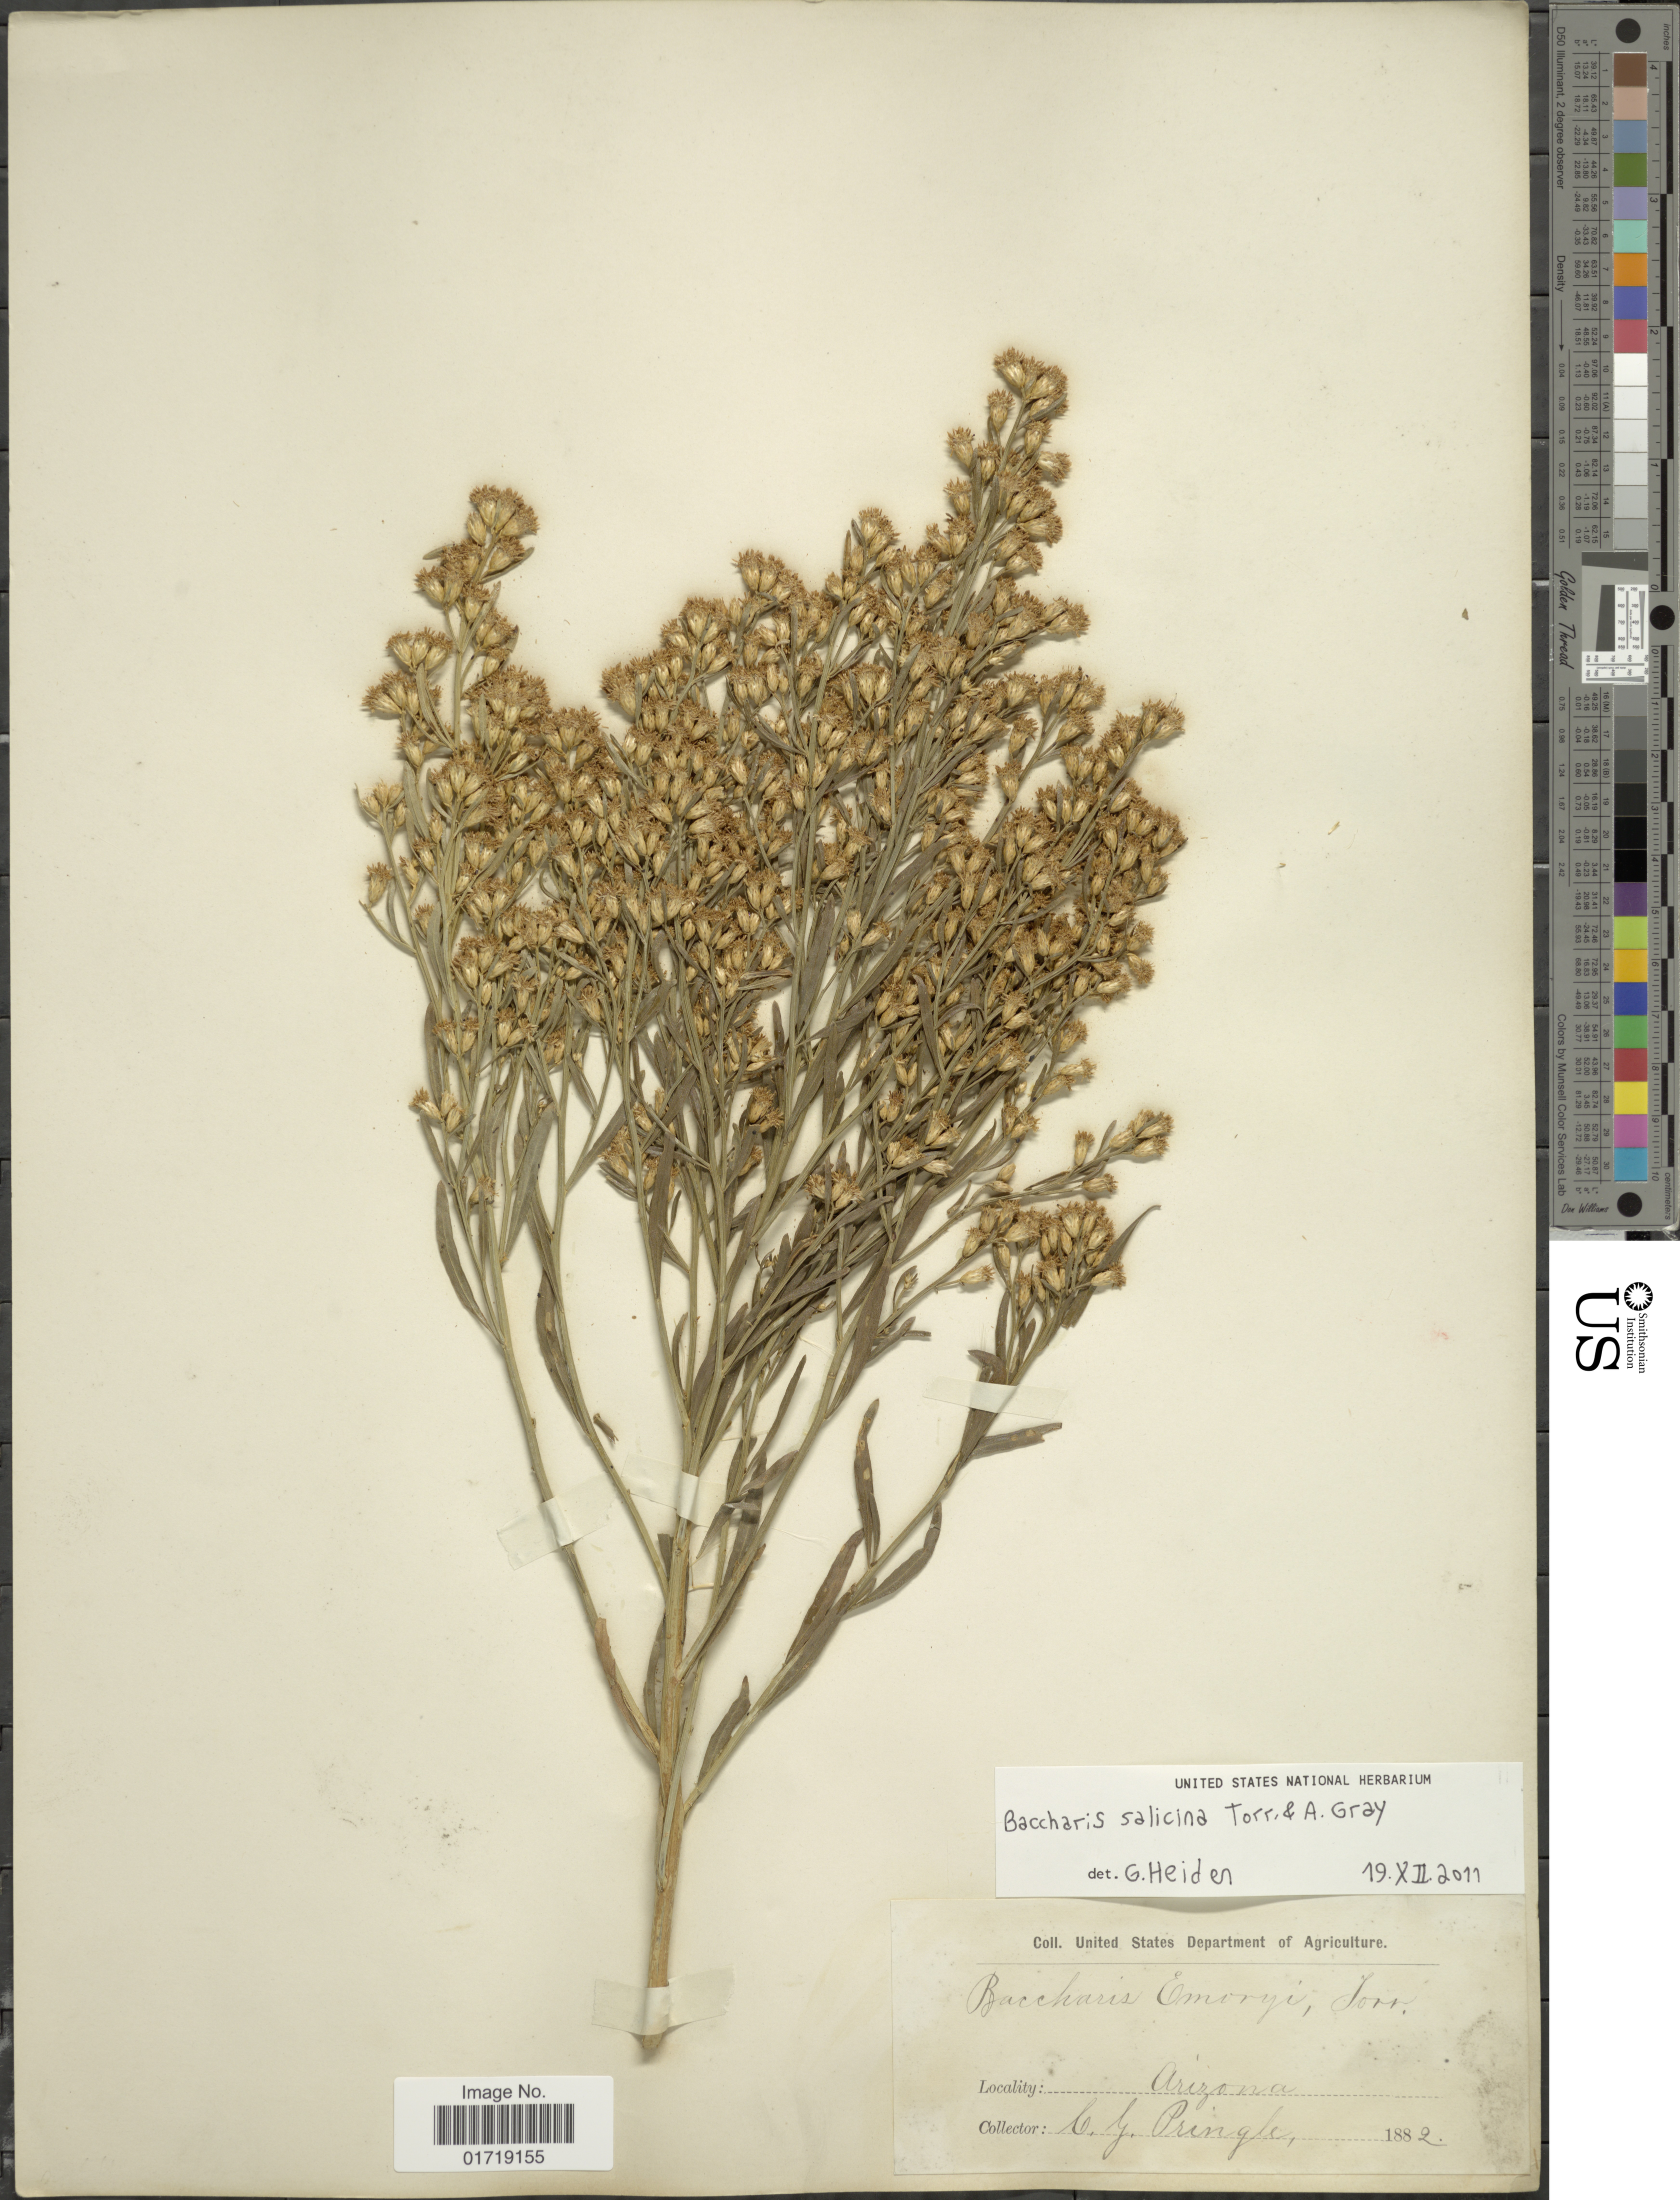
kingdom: Plantae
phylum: Tracheophyta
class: Magnoliopsida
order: Asterales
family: Asteraceae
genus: Baccharis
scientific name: Baccharis salicina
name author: Torr. & A. Gray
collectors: C. G. Pringle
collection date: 1882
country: United States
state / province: Arizona